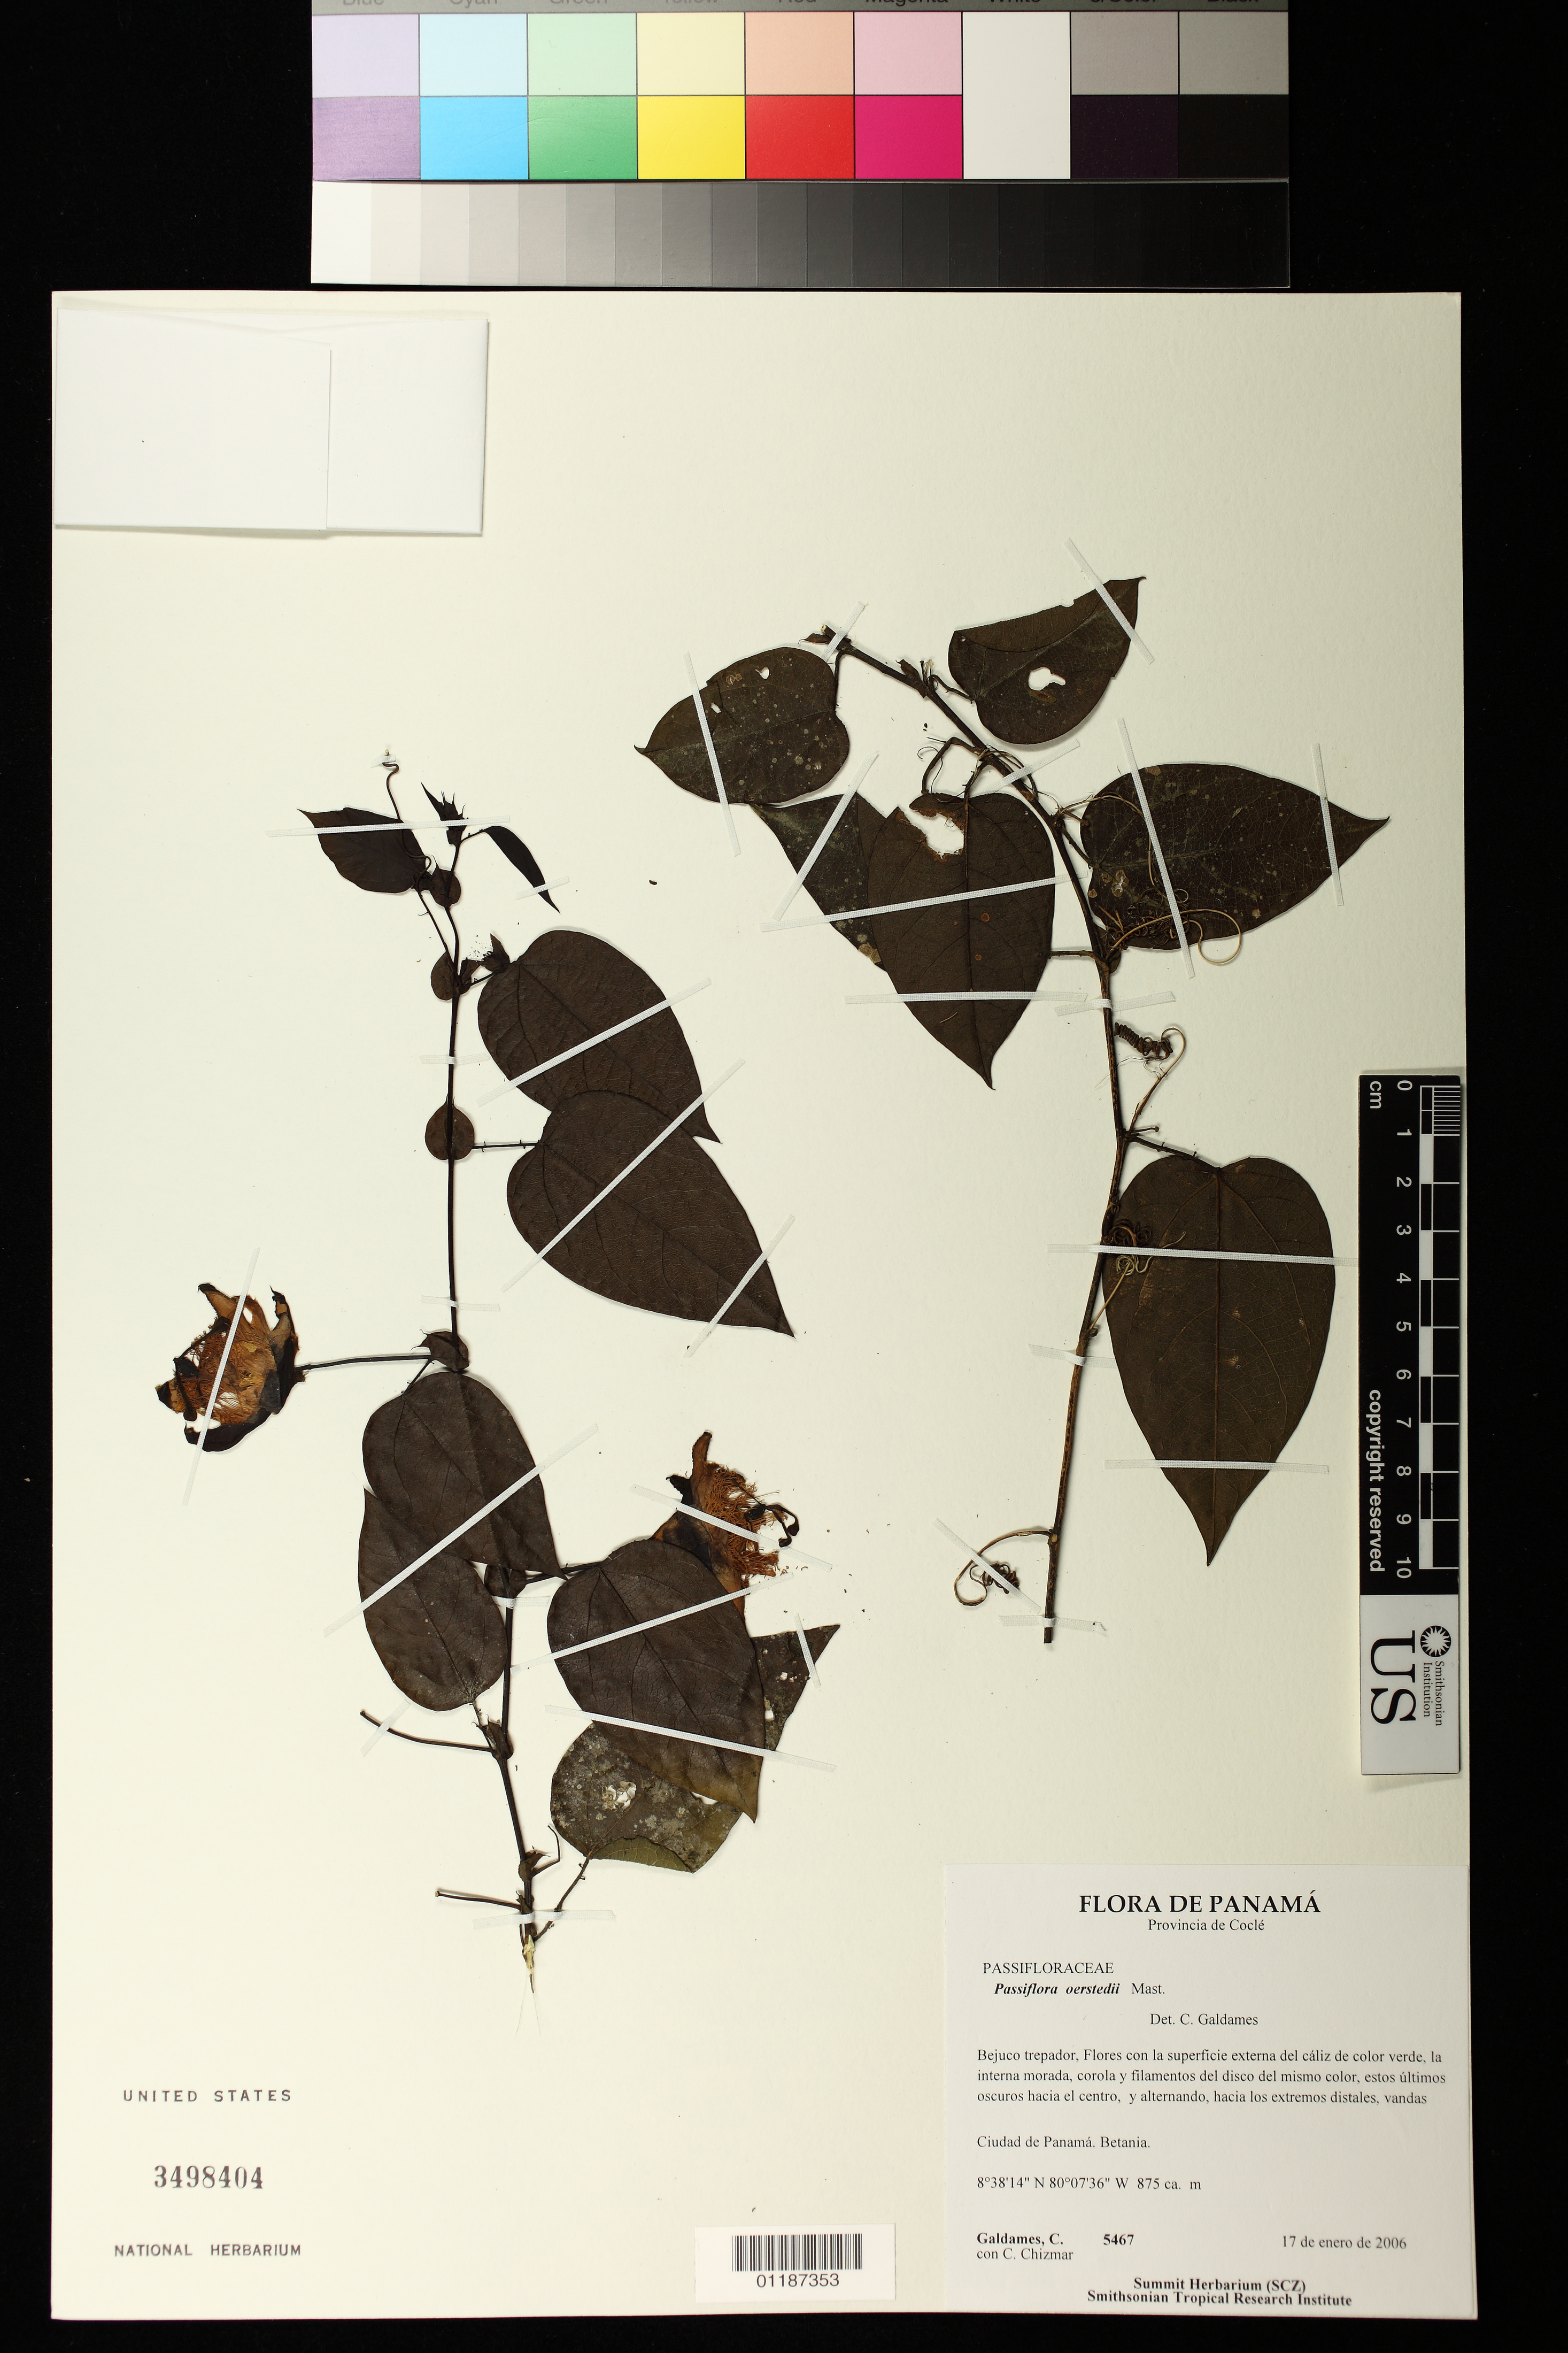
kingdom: Plantae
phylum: Tracheophyta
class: Magnoliopsida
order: Malpighiales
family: Passifloraceae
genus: Passiflora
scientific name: Passiflora oerstedii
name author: Mast. in Mart.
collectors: C. Galdames & C. Chizmar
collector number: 5467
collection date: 2006-01-17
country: Panama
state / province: Panamá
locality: Ciudad de Panama. Betania. Provincia de Coclé.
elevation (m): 875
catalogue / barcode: US 3498404